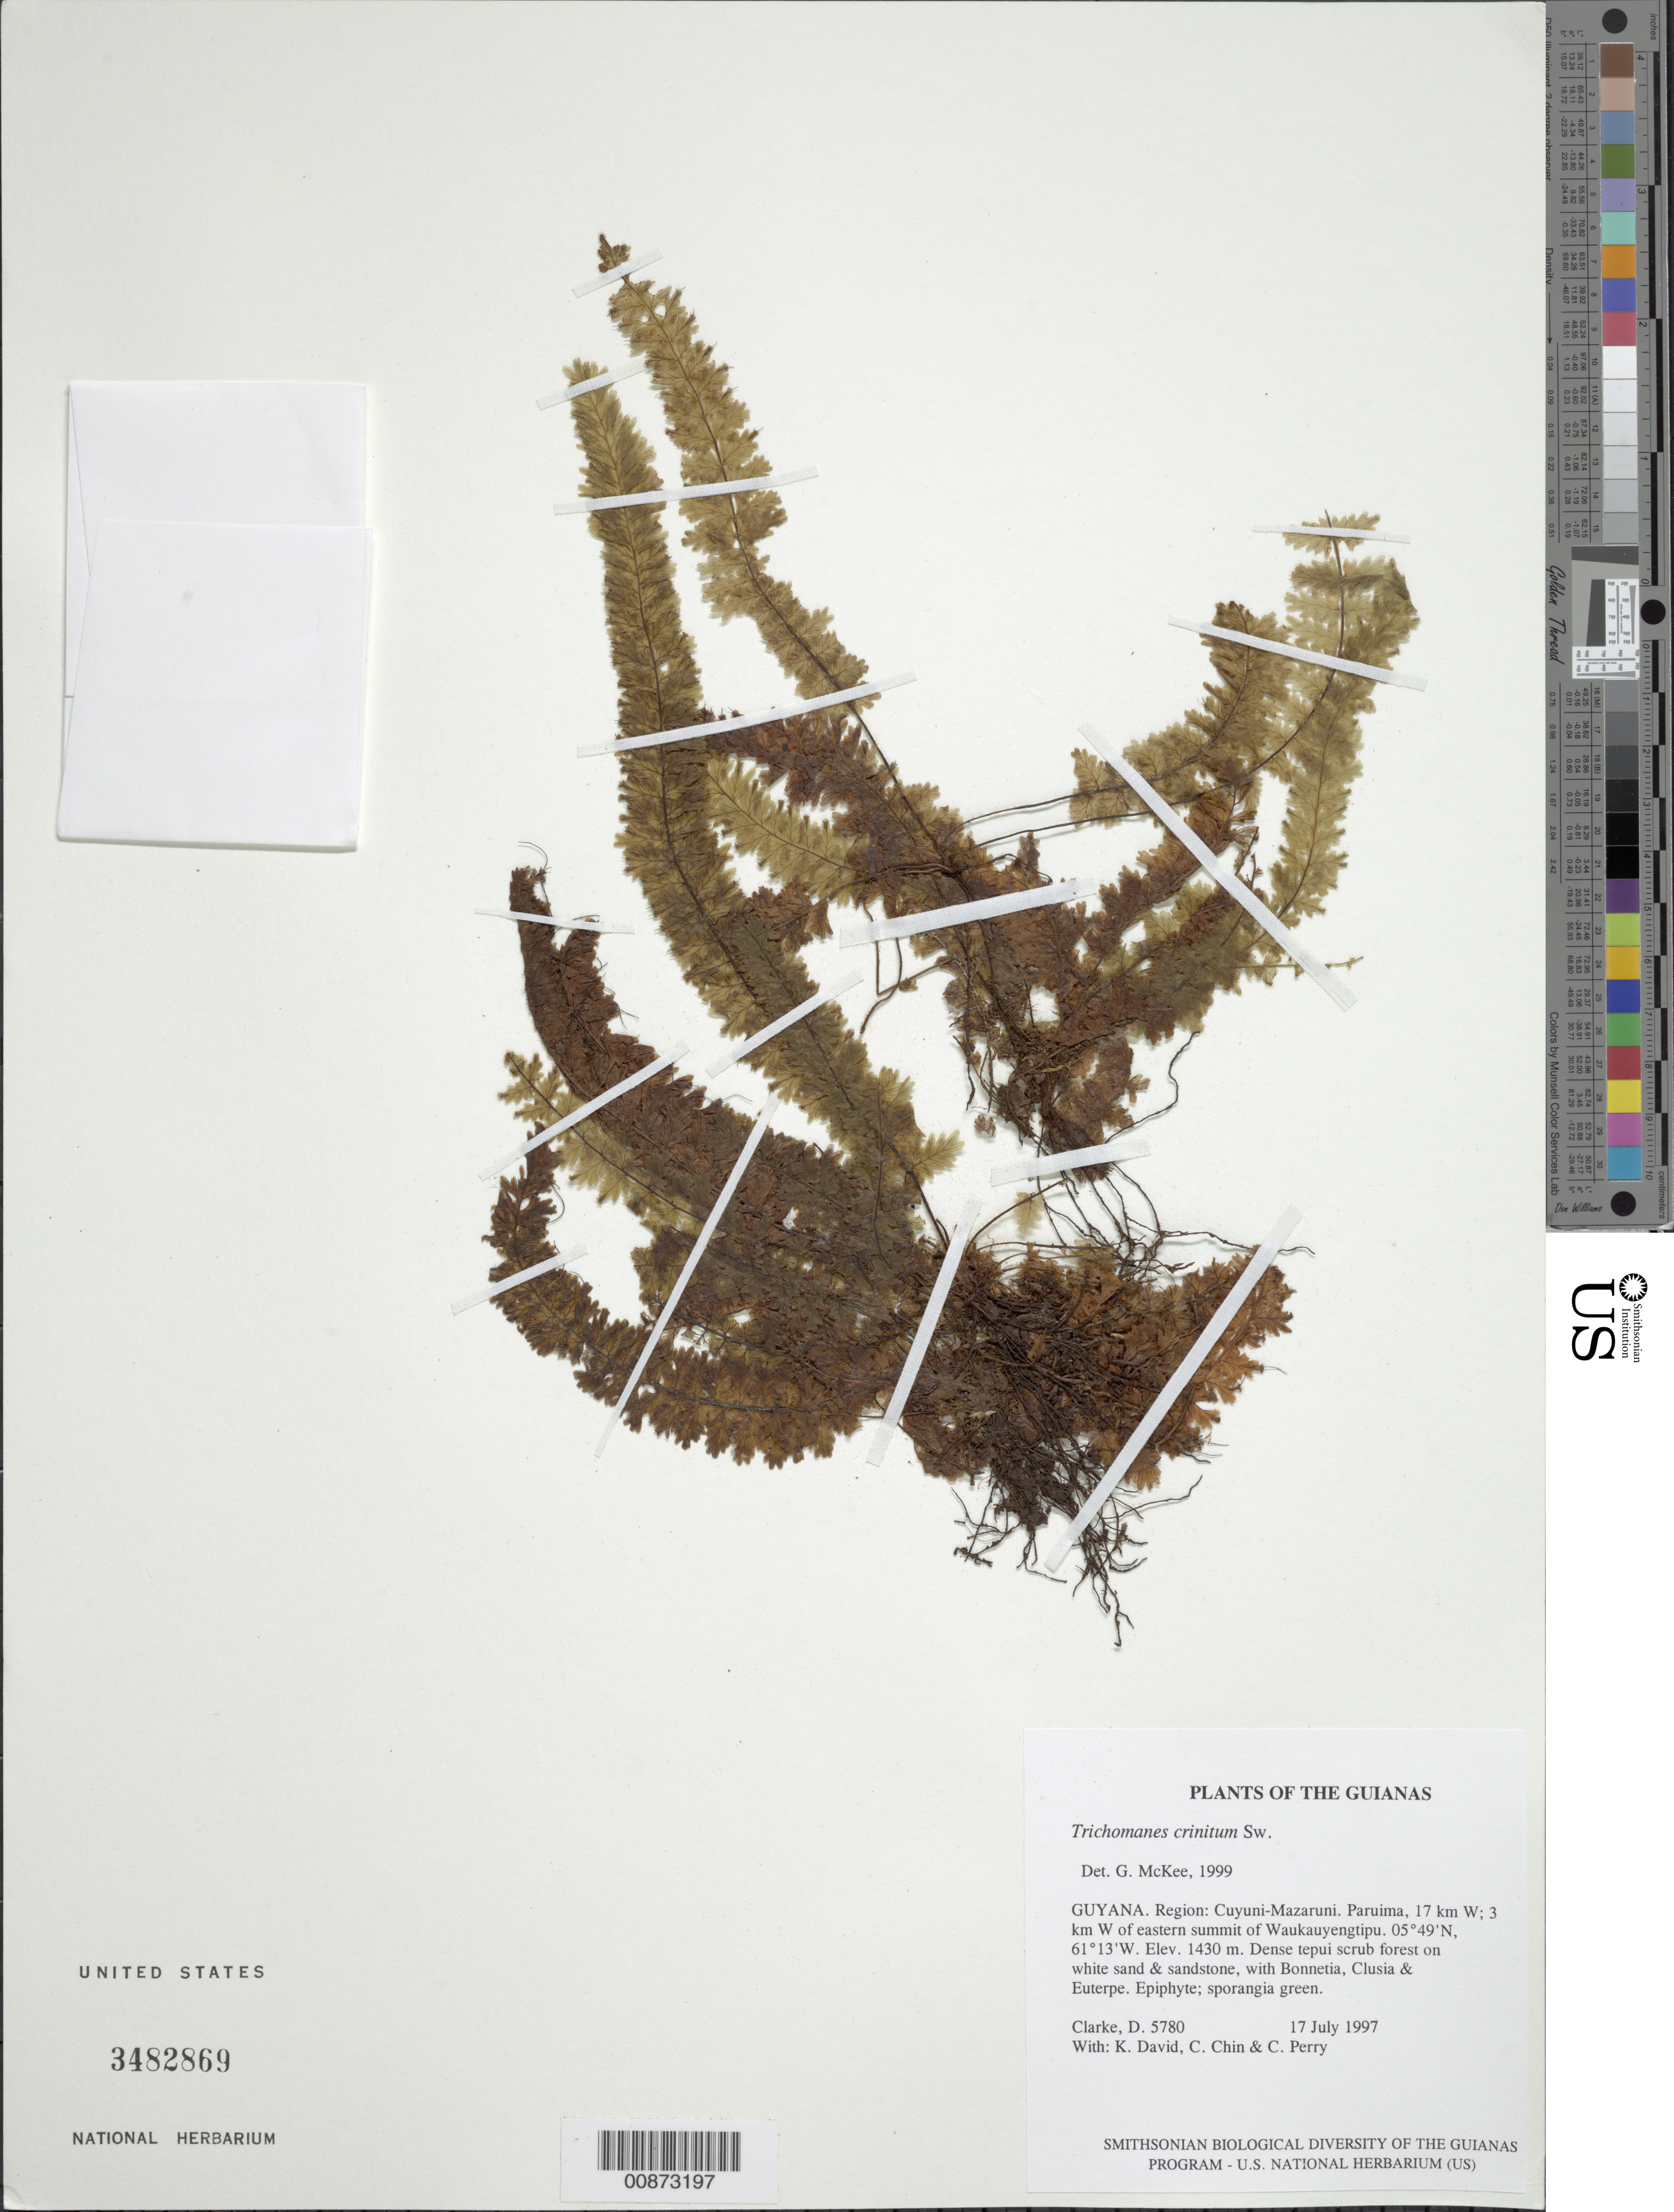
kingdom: Plantae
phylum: Tracheophyta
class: Polypodiopsida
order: Hymenophyllales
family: Hymenophyllaceae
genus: Trichomanes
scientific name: Trichomanes crinitum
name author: Sw.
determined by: McKee, G. S., (US), NMNH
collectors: H. D. Clarke, K. David, C. Chin & C. Perry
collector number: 5780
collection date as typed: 17 July 1997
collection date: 1997-07-17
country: Guyana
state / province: Cuyuni-Mazaruni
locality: Paruima, 17 km W; 3 km W of eastern summit of Waukauyengtipu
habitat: Dense tepui scrub forest on white sand & sandstone, with Bonnetia, Clusia & Euterpe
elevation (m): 1430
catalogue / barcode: US 3482869